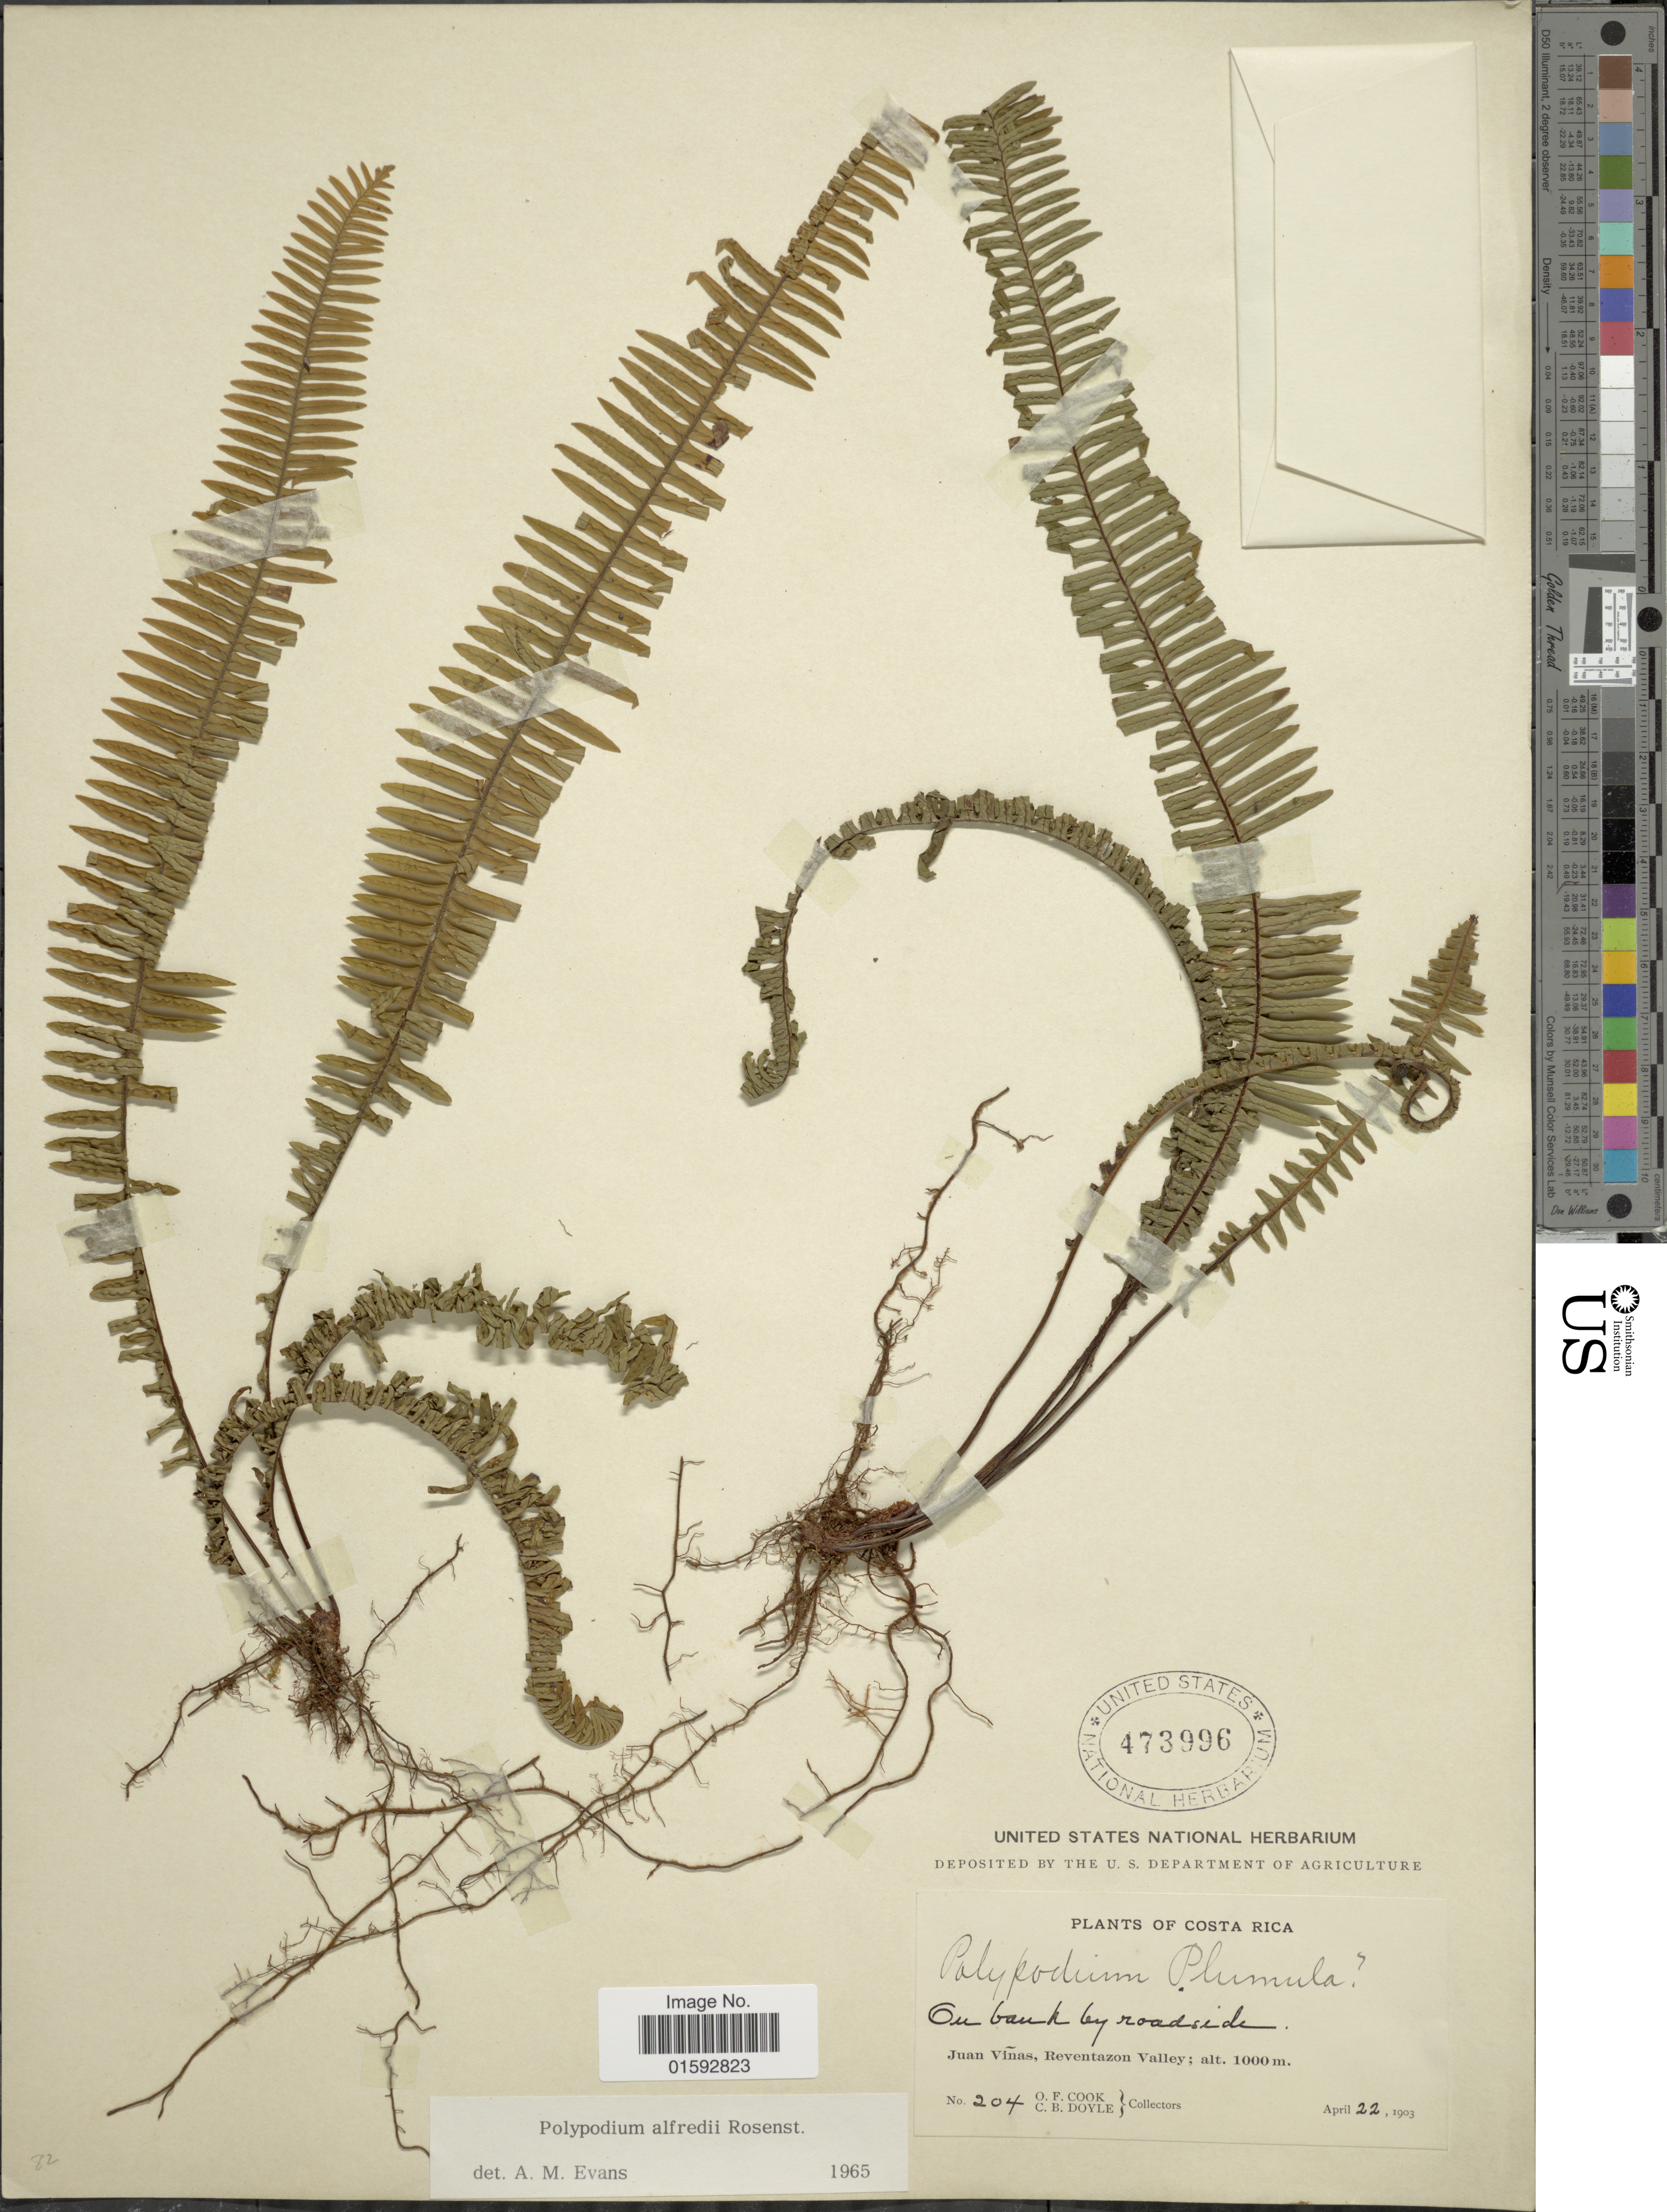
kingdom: Plantae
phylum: Tracheophyta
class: Polypodiopsida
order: Polypodiales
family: Polypodiaceae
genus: Pecluma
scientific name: Pecluma alfredii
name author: (Rosenst.) M.G. Price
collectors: O. F. Cook & C. Doyle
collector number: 204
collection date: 1903-04-22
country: Costa Rica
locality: Juan Viñas, Reventazon Valley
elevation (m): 1000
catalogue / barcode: US 473996